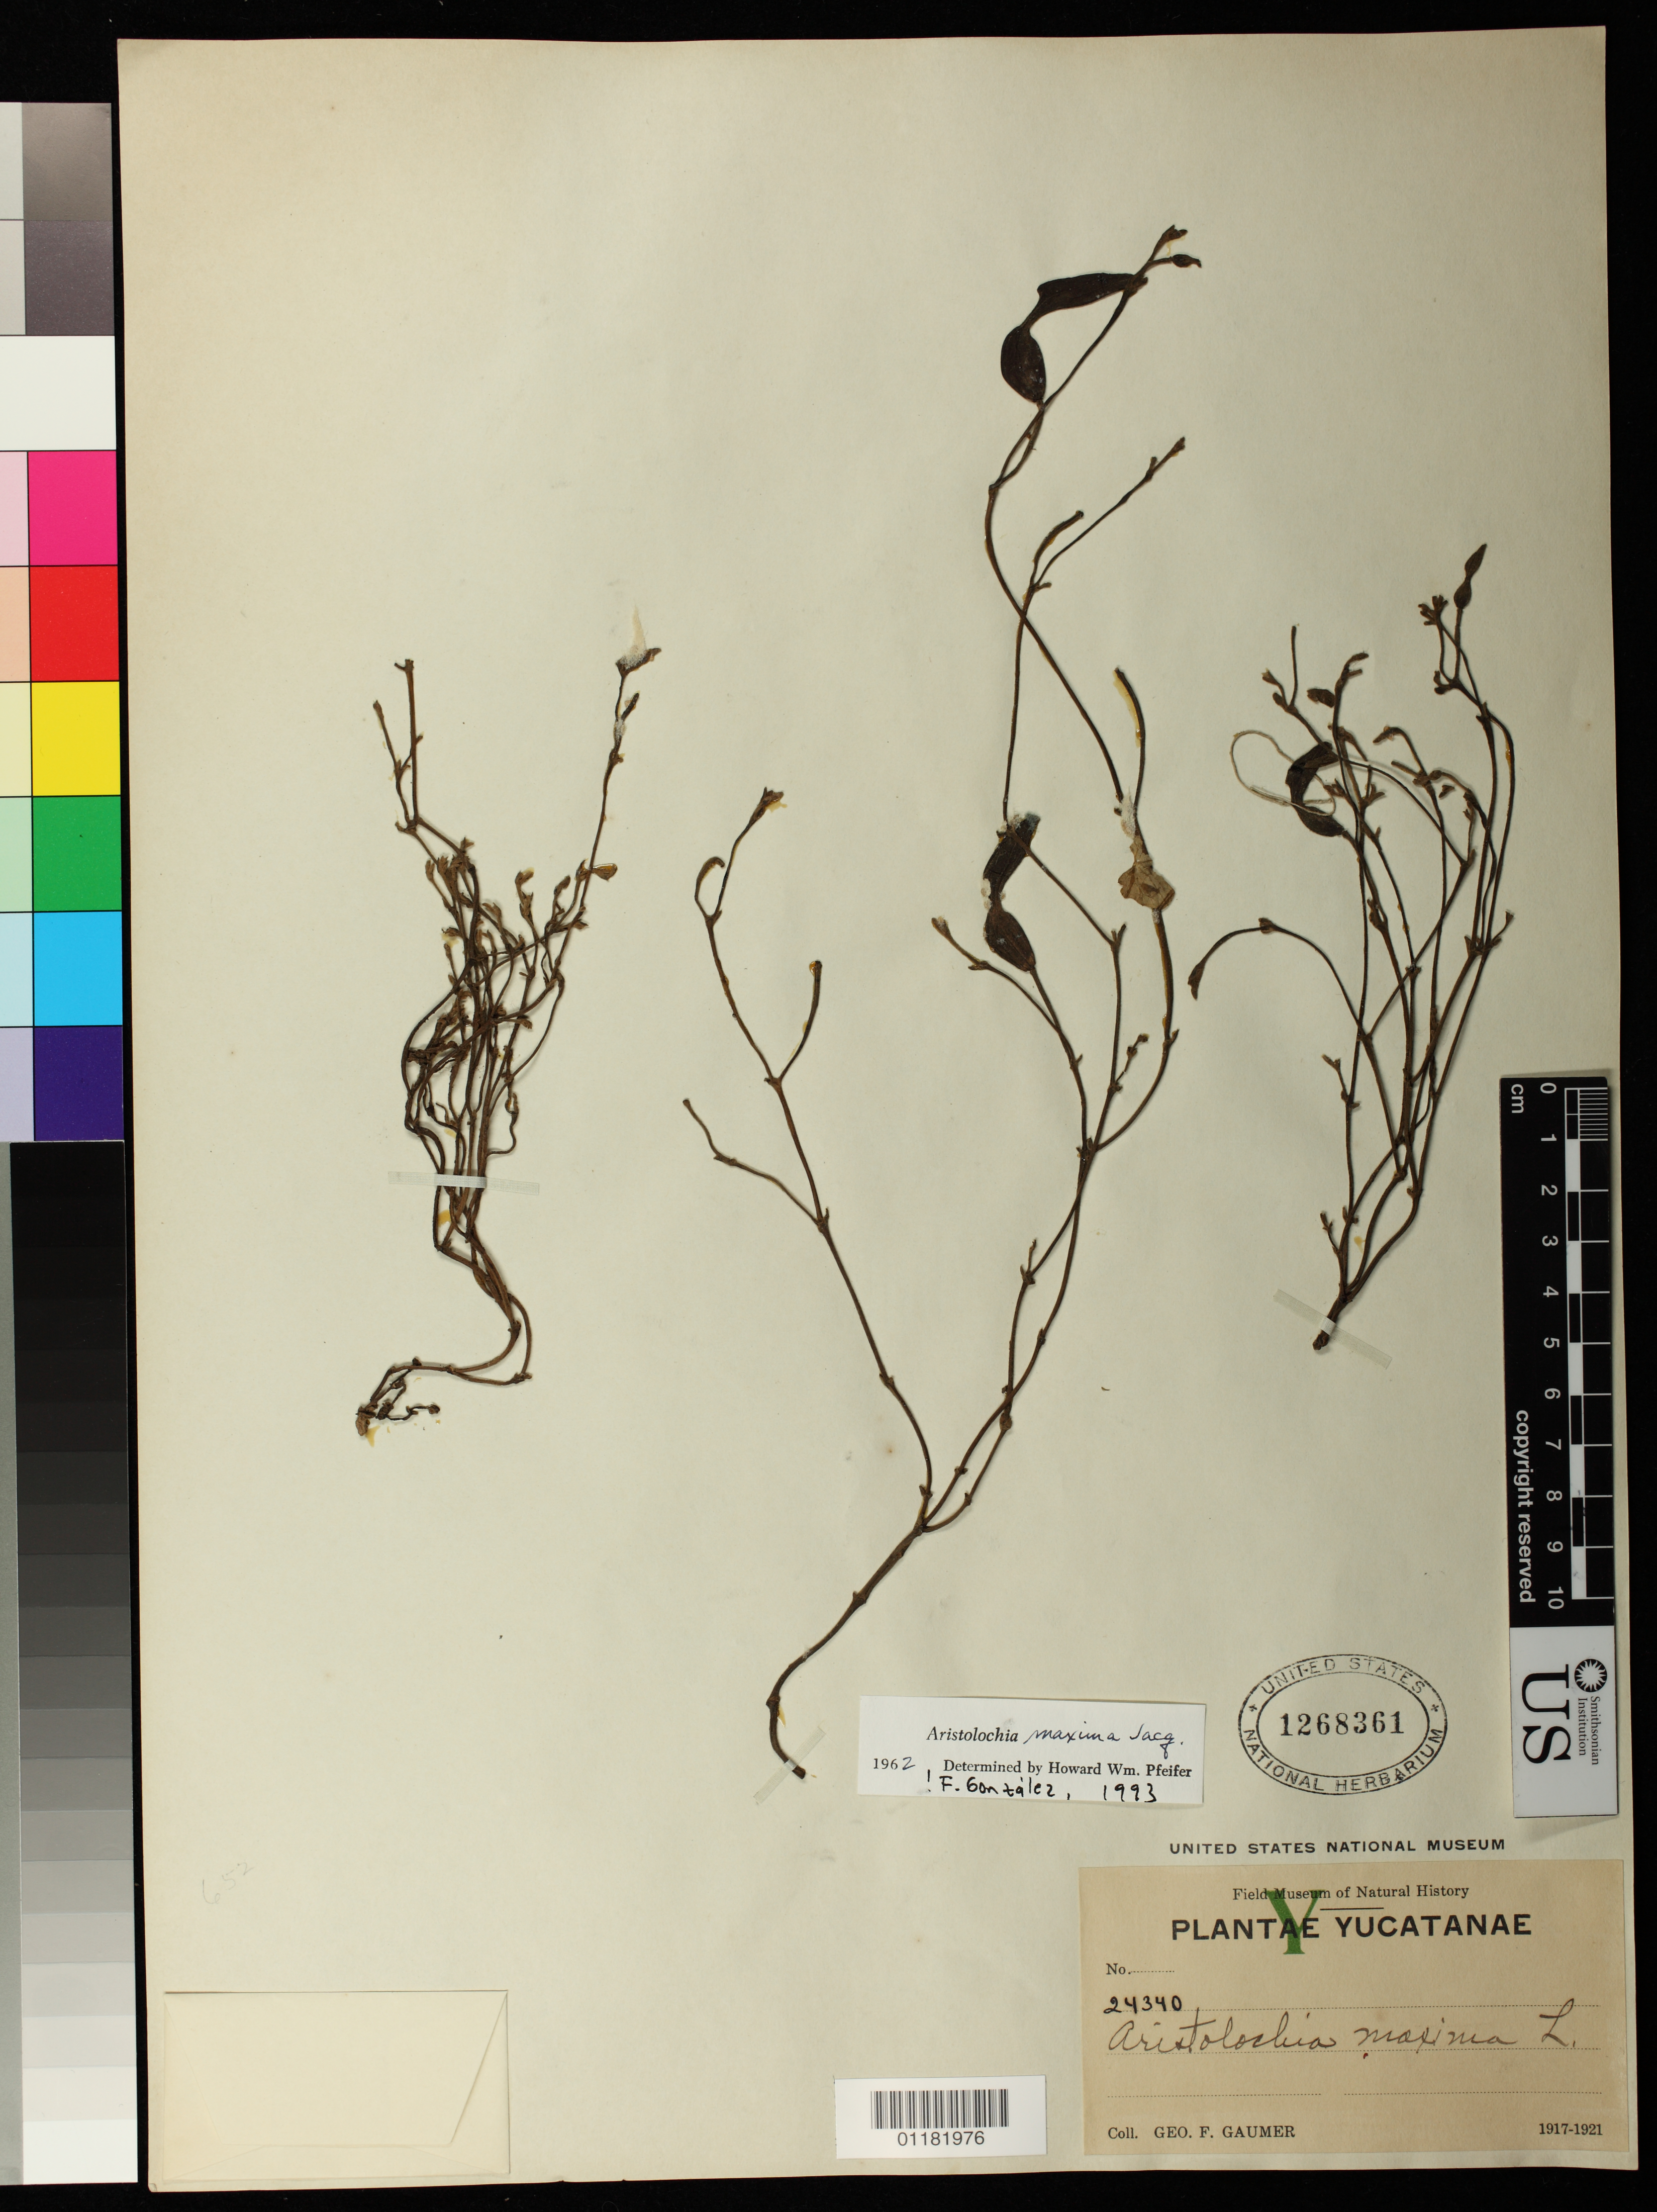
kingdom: Plantae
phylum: Tracheophyta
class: Magnoliopsida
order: Piperales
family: Aristolochiaceae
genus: Aristolochia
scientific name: Aristolochia maxima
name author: Jacq.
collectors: G. F. Gaumer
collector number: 24340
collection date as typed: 1917 to -- --- 1921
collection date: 1917/1921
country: Mexico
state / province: Yucatán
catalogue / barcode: US 1268361